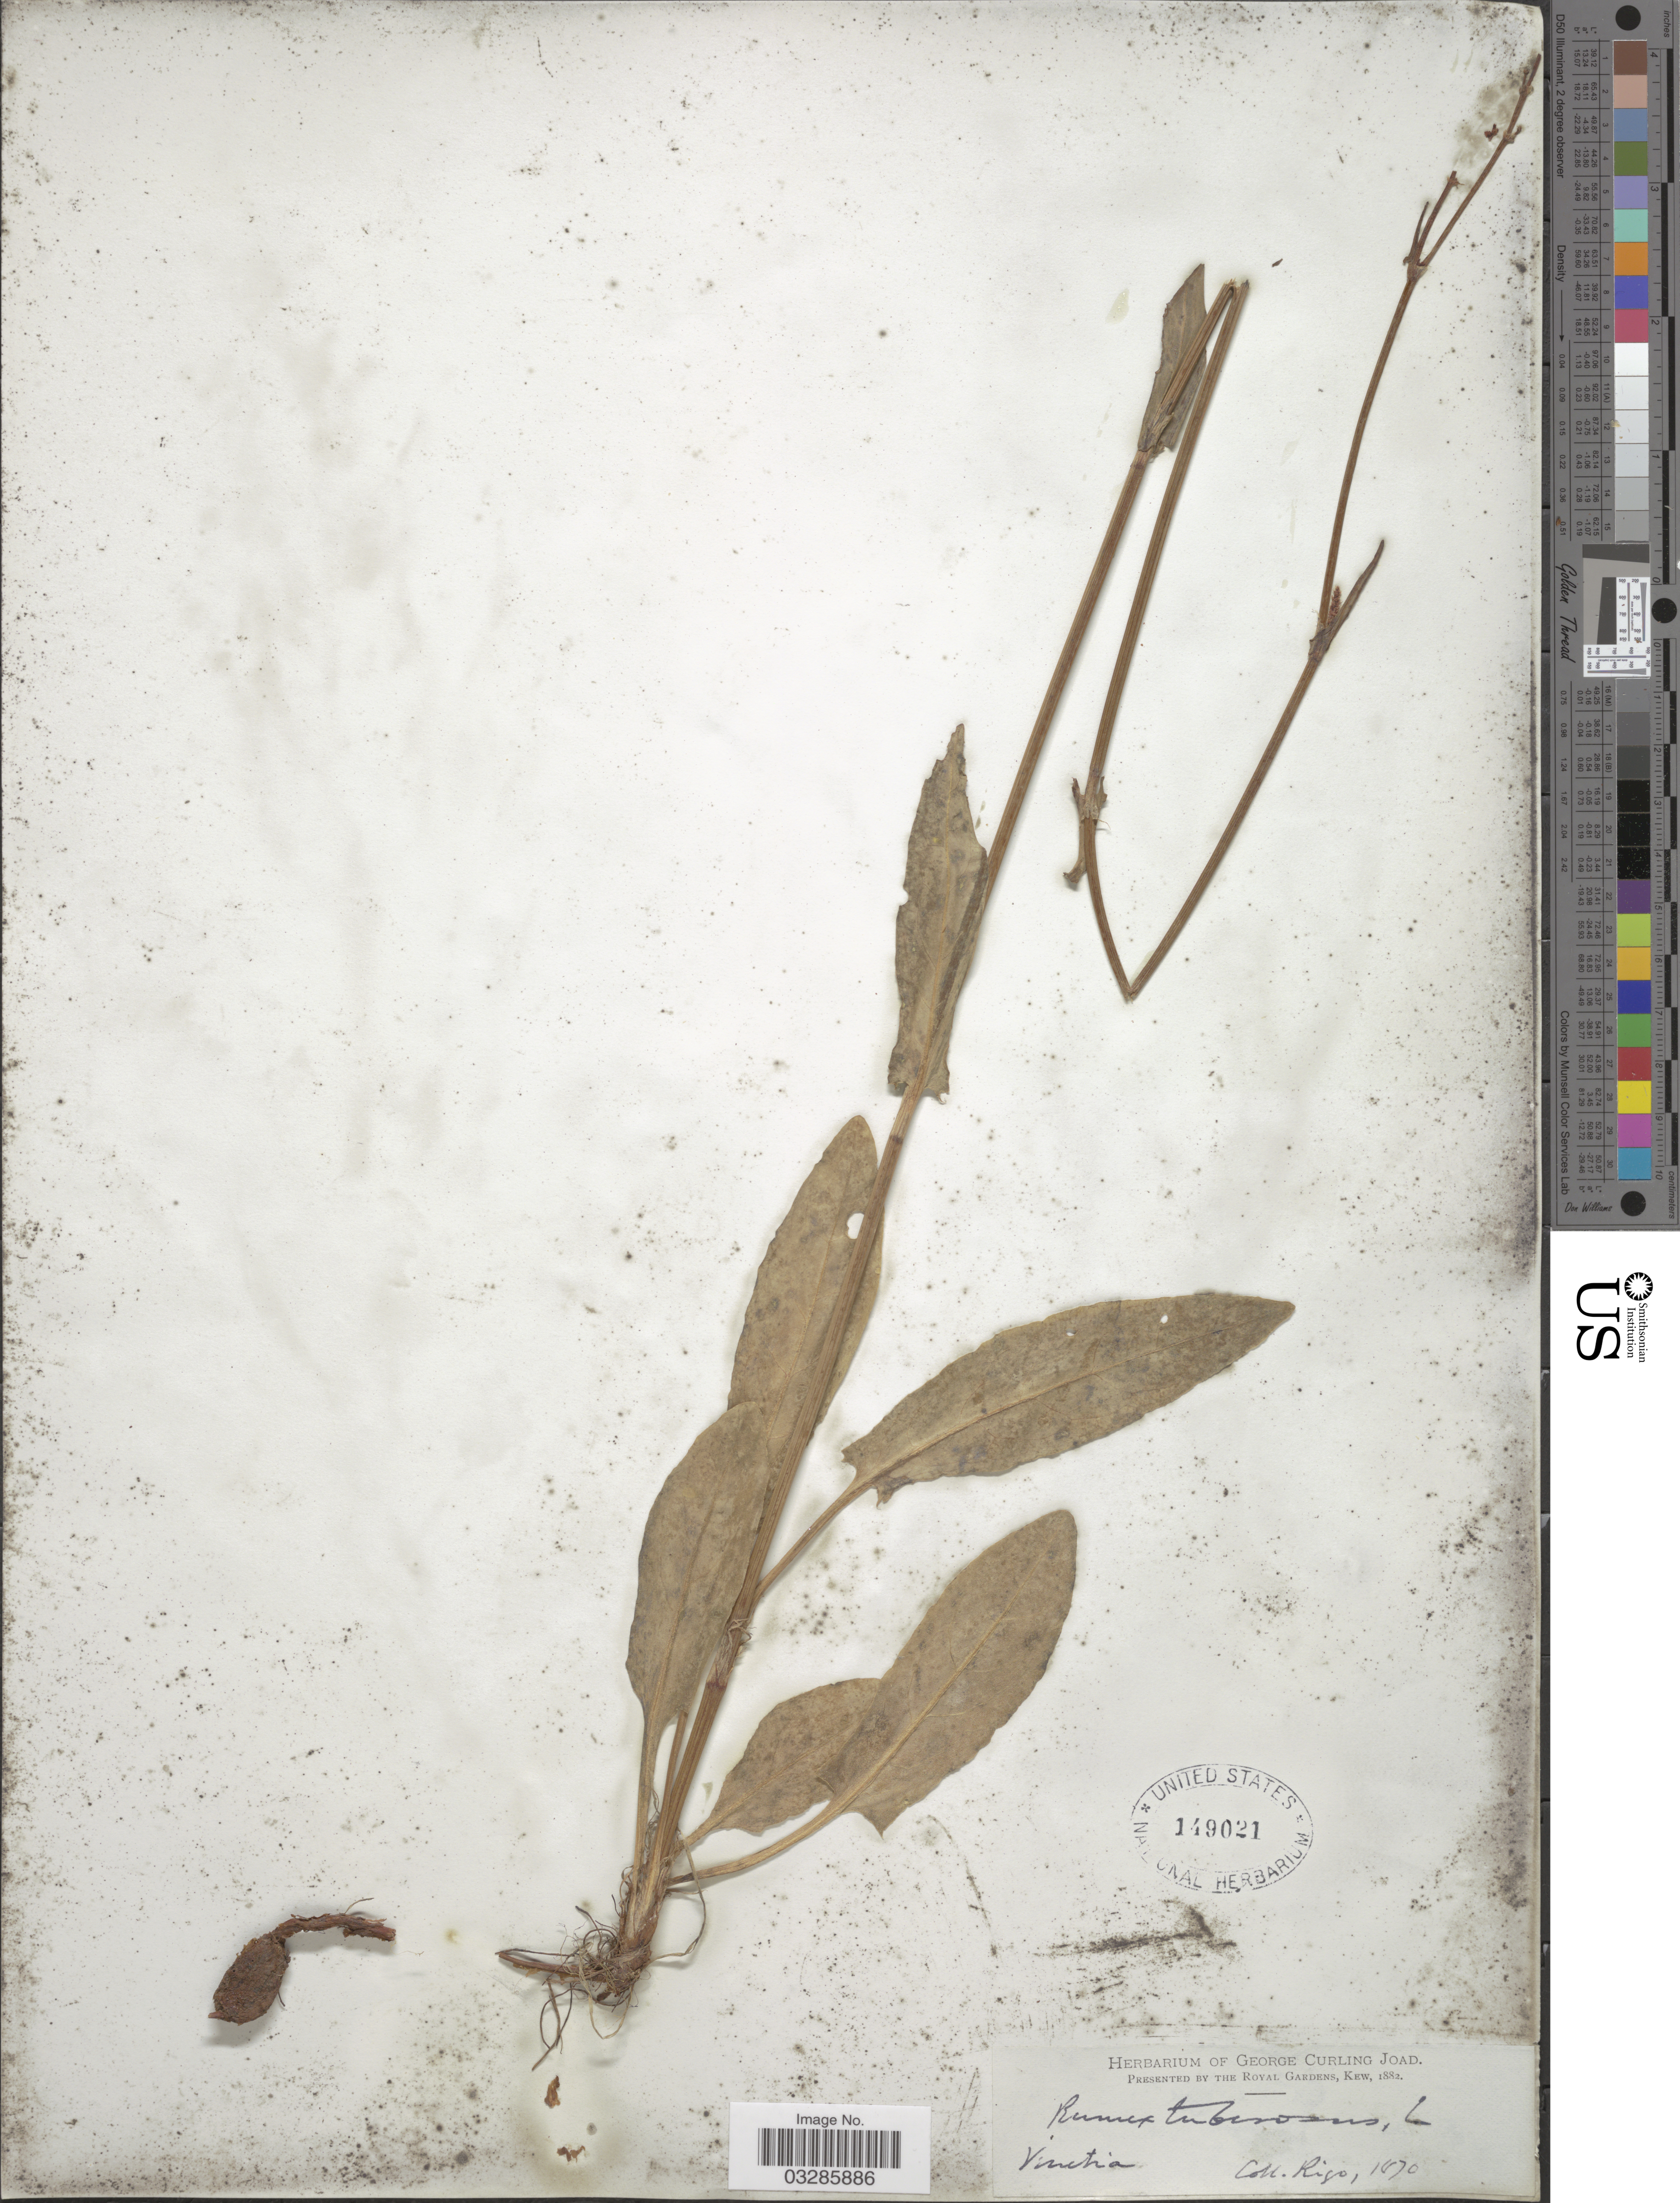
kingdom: Plantae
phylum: Tracheophyta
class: Magnoliopsida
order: Caryophyllales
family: Polygonaceae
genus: Rumex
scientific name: Rumex tuberosus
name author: L.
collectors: -- Rigo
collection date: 1870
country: Italy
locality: Venetia.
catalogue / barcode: US 149021